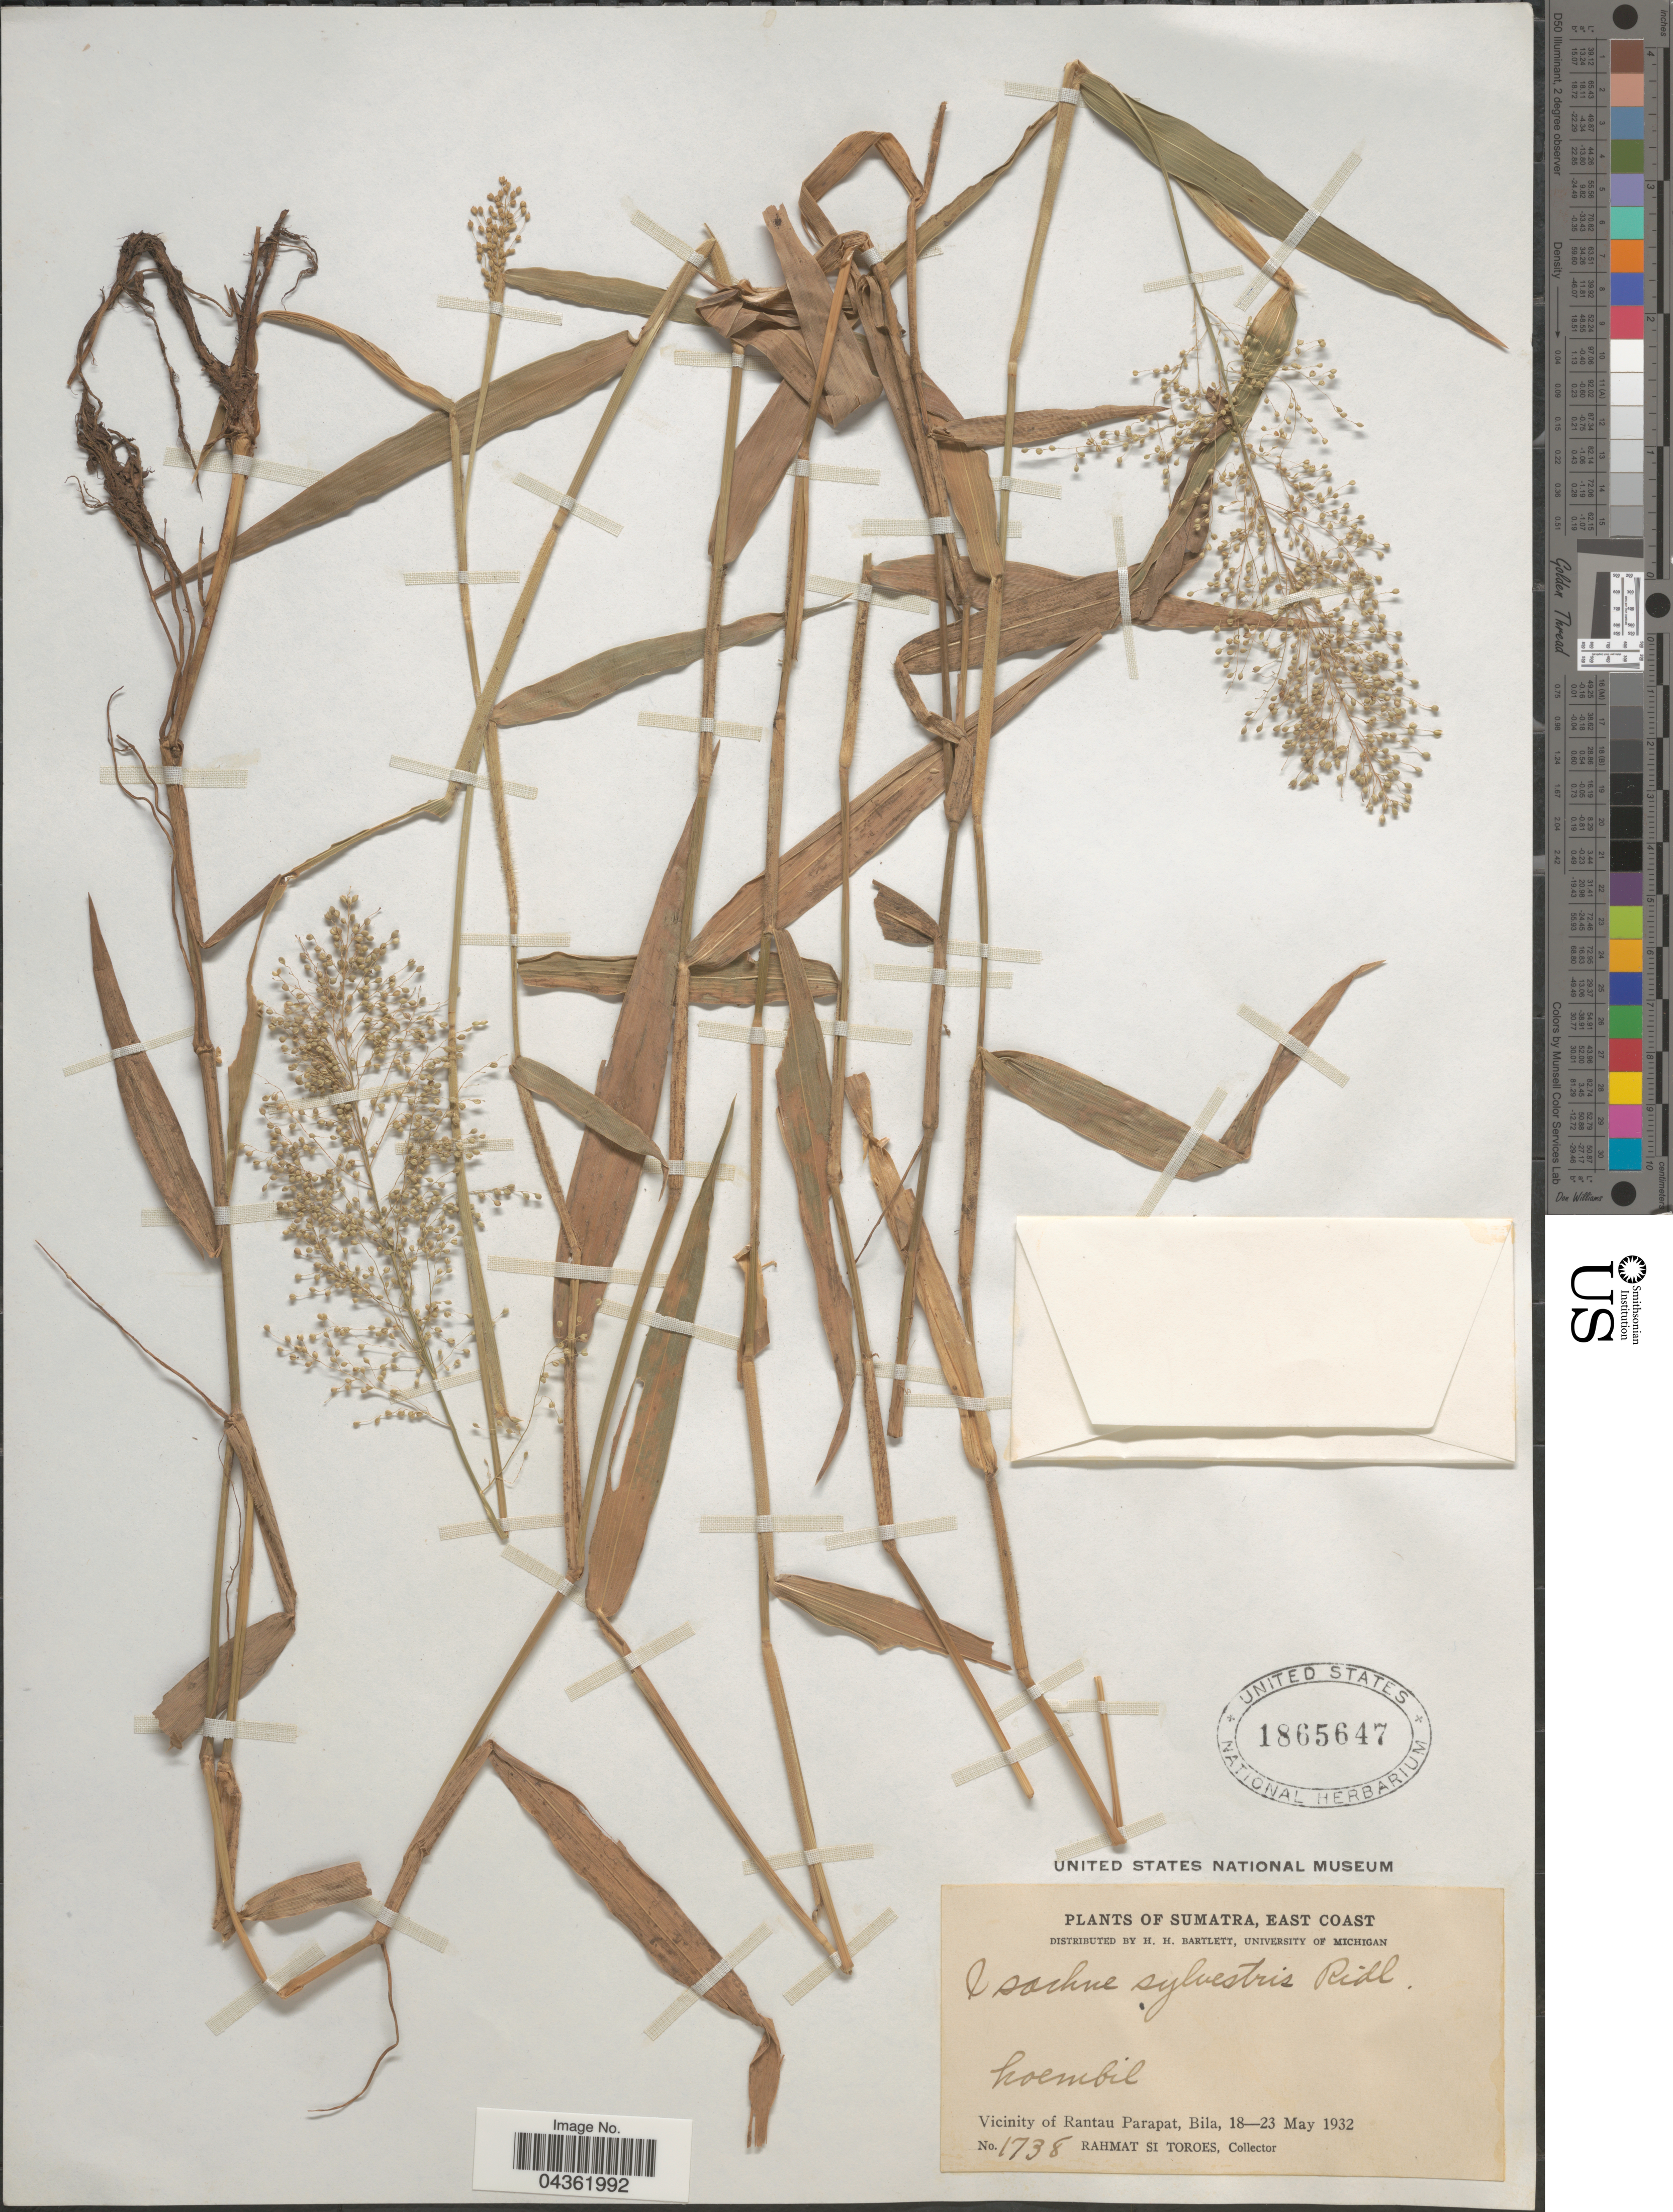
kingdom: Plantae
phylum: Tracheophyta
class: Liliopsida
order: Poales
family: Poaceae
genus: Isachne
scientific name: Isachne sp.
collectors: Rahmat Si Boeea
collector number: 1738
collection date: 1932-05-18/1932-05-23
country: Indonesia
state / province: Sumatra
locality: East Coast. Vicinity of Rantau Parapat, Bila.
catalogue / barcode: US 1865647